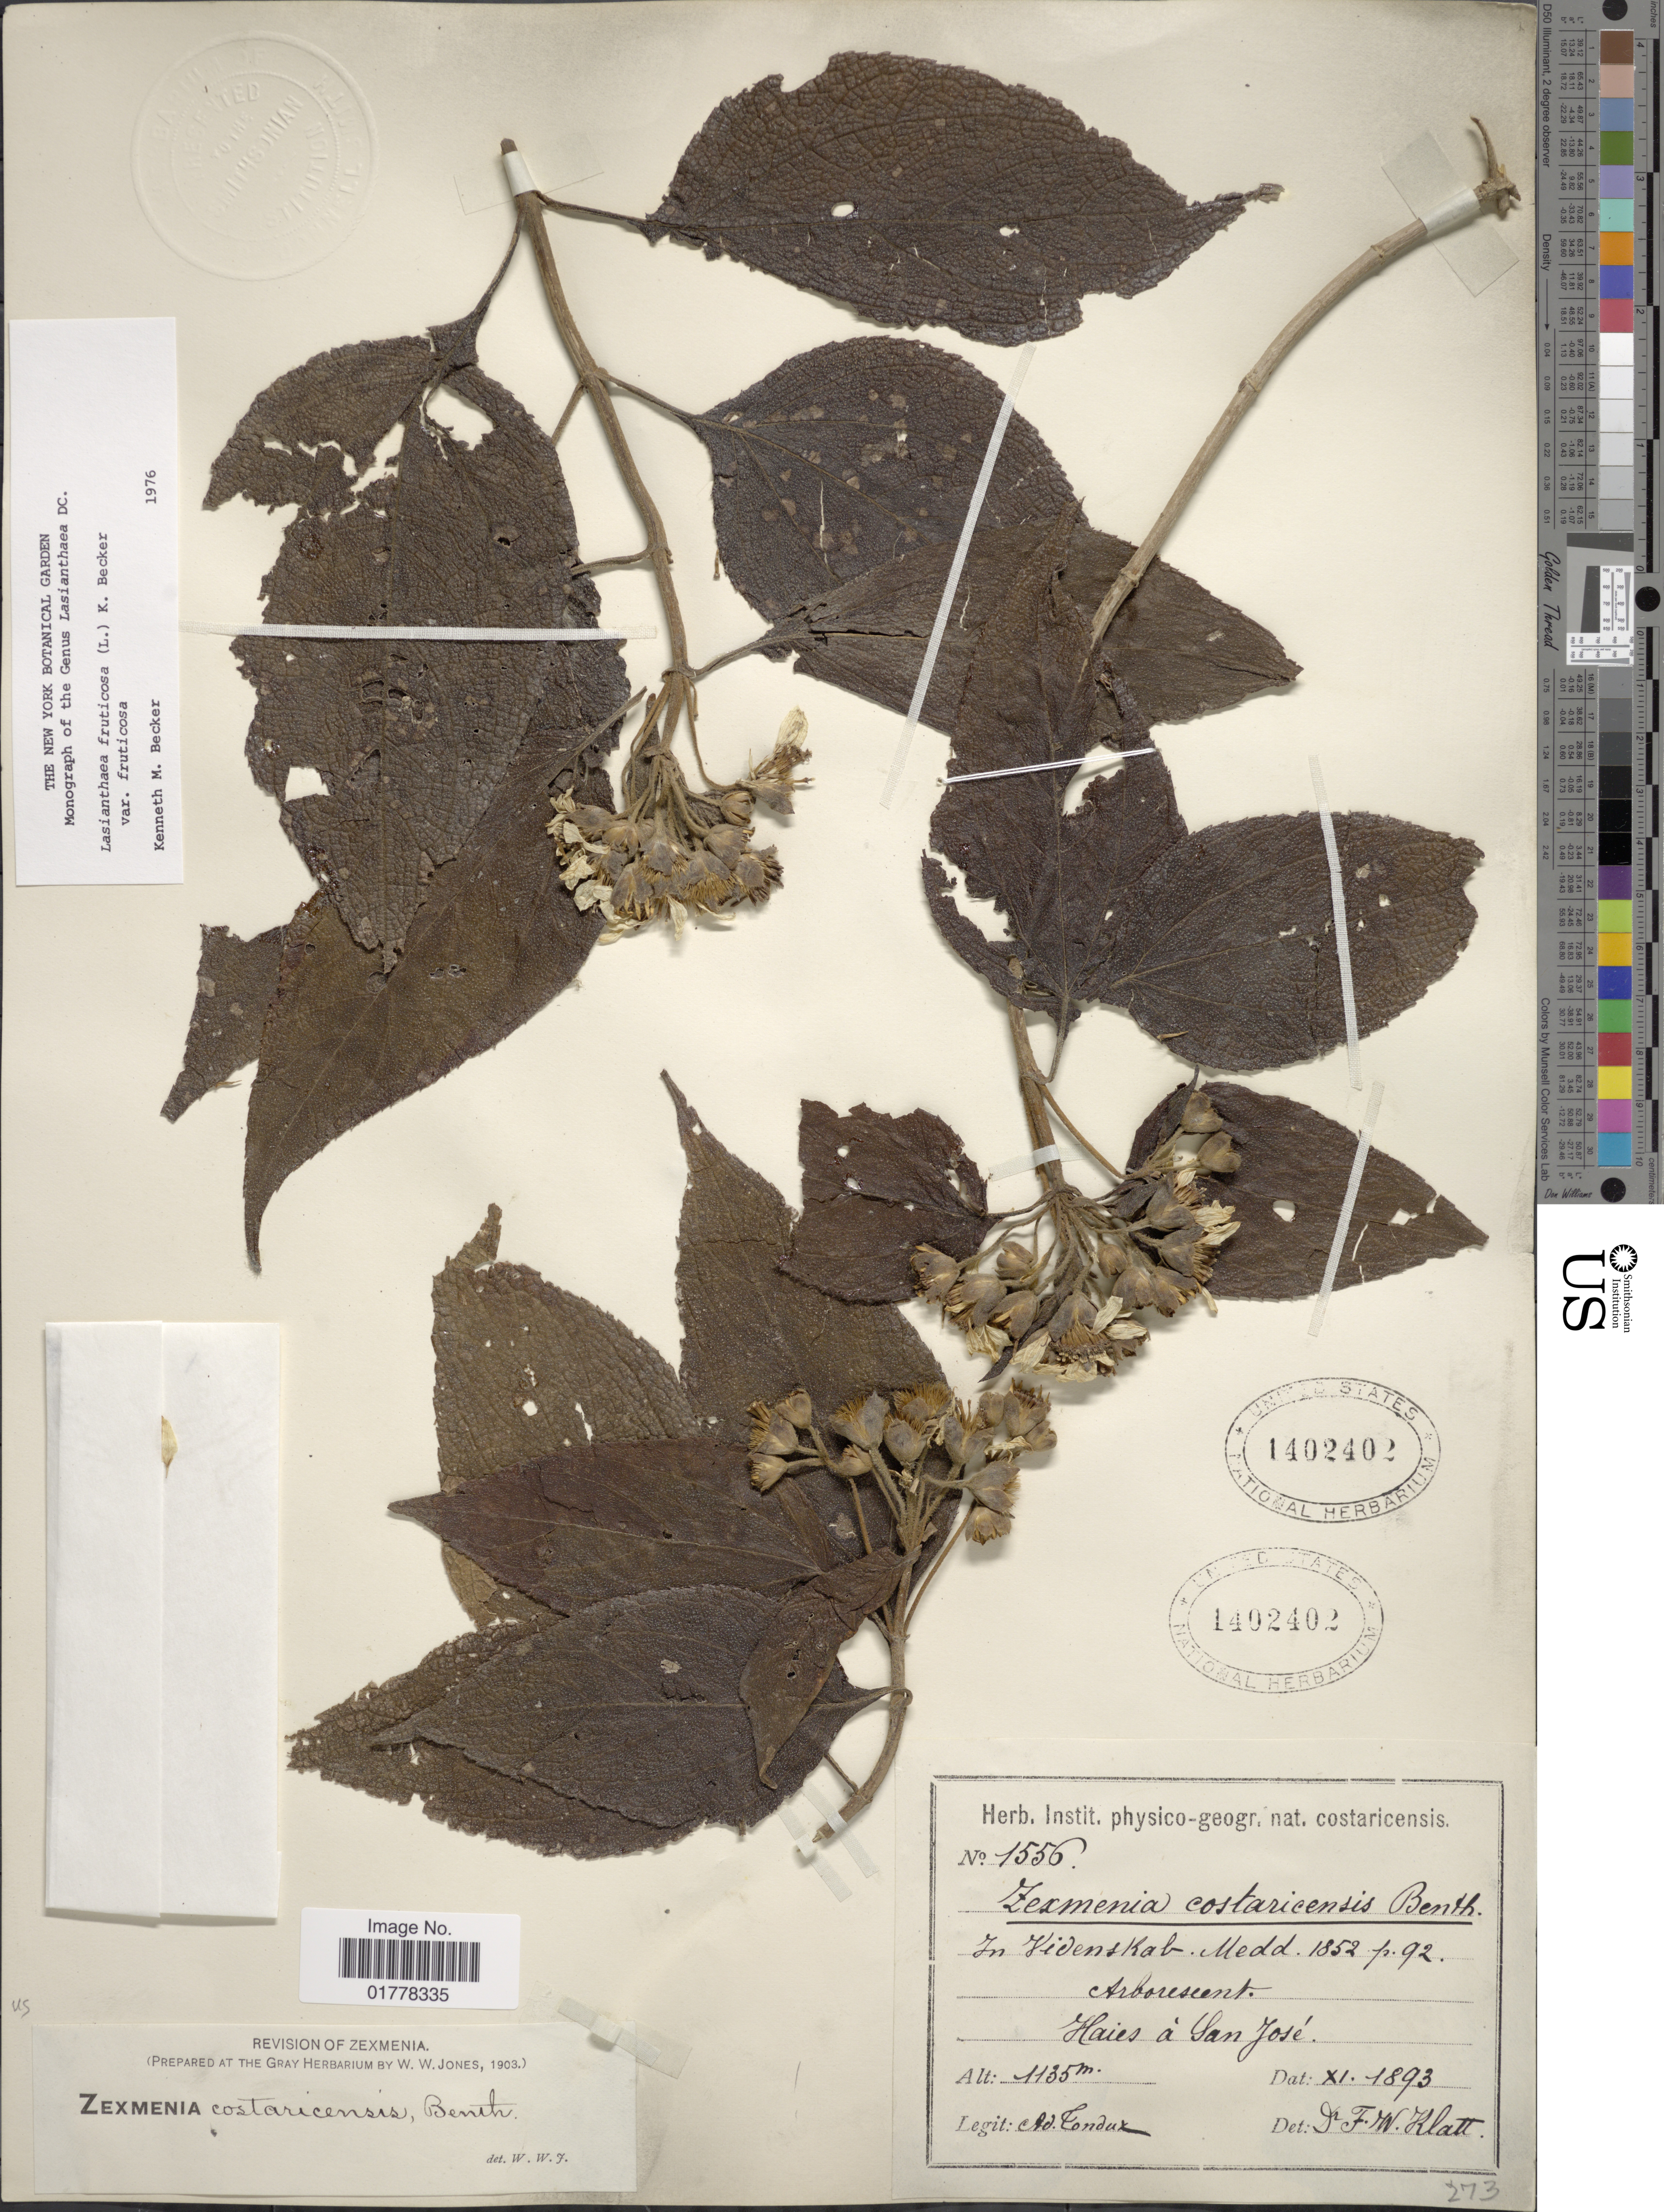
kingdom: Plantae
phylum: Tracheophyta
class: Magnoliopsida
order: Asterales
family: Asteraceae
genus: Lasianthaea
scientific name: Lasianthaea fruticosa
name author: (L.) K.M. Becker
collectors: A. Tonduz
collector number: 1556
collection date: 1893-11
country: Costa Rica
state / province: San José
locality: Haies à San José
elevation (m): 1135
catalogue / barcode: US 1402402